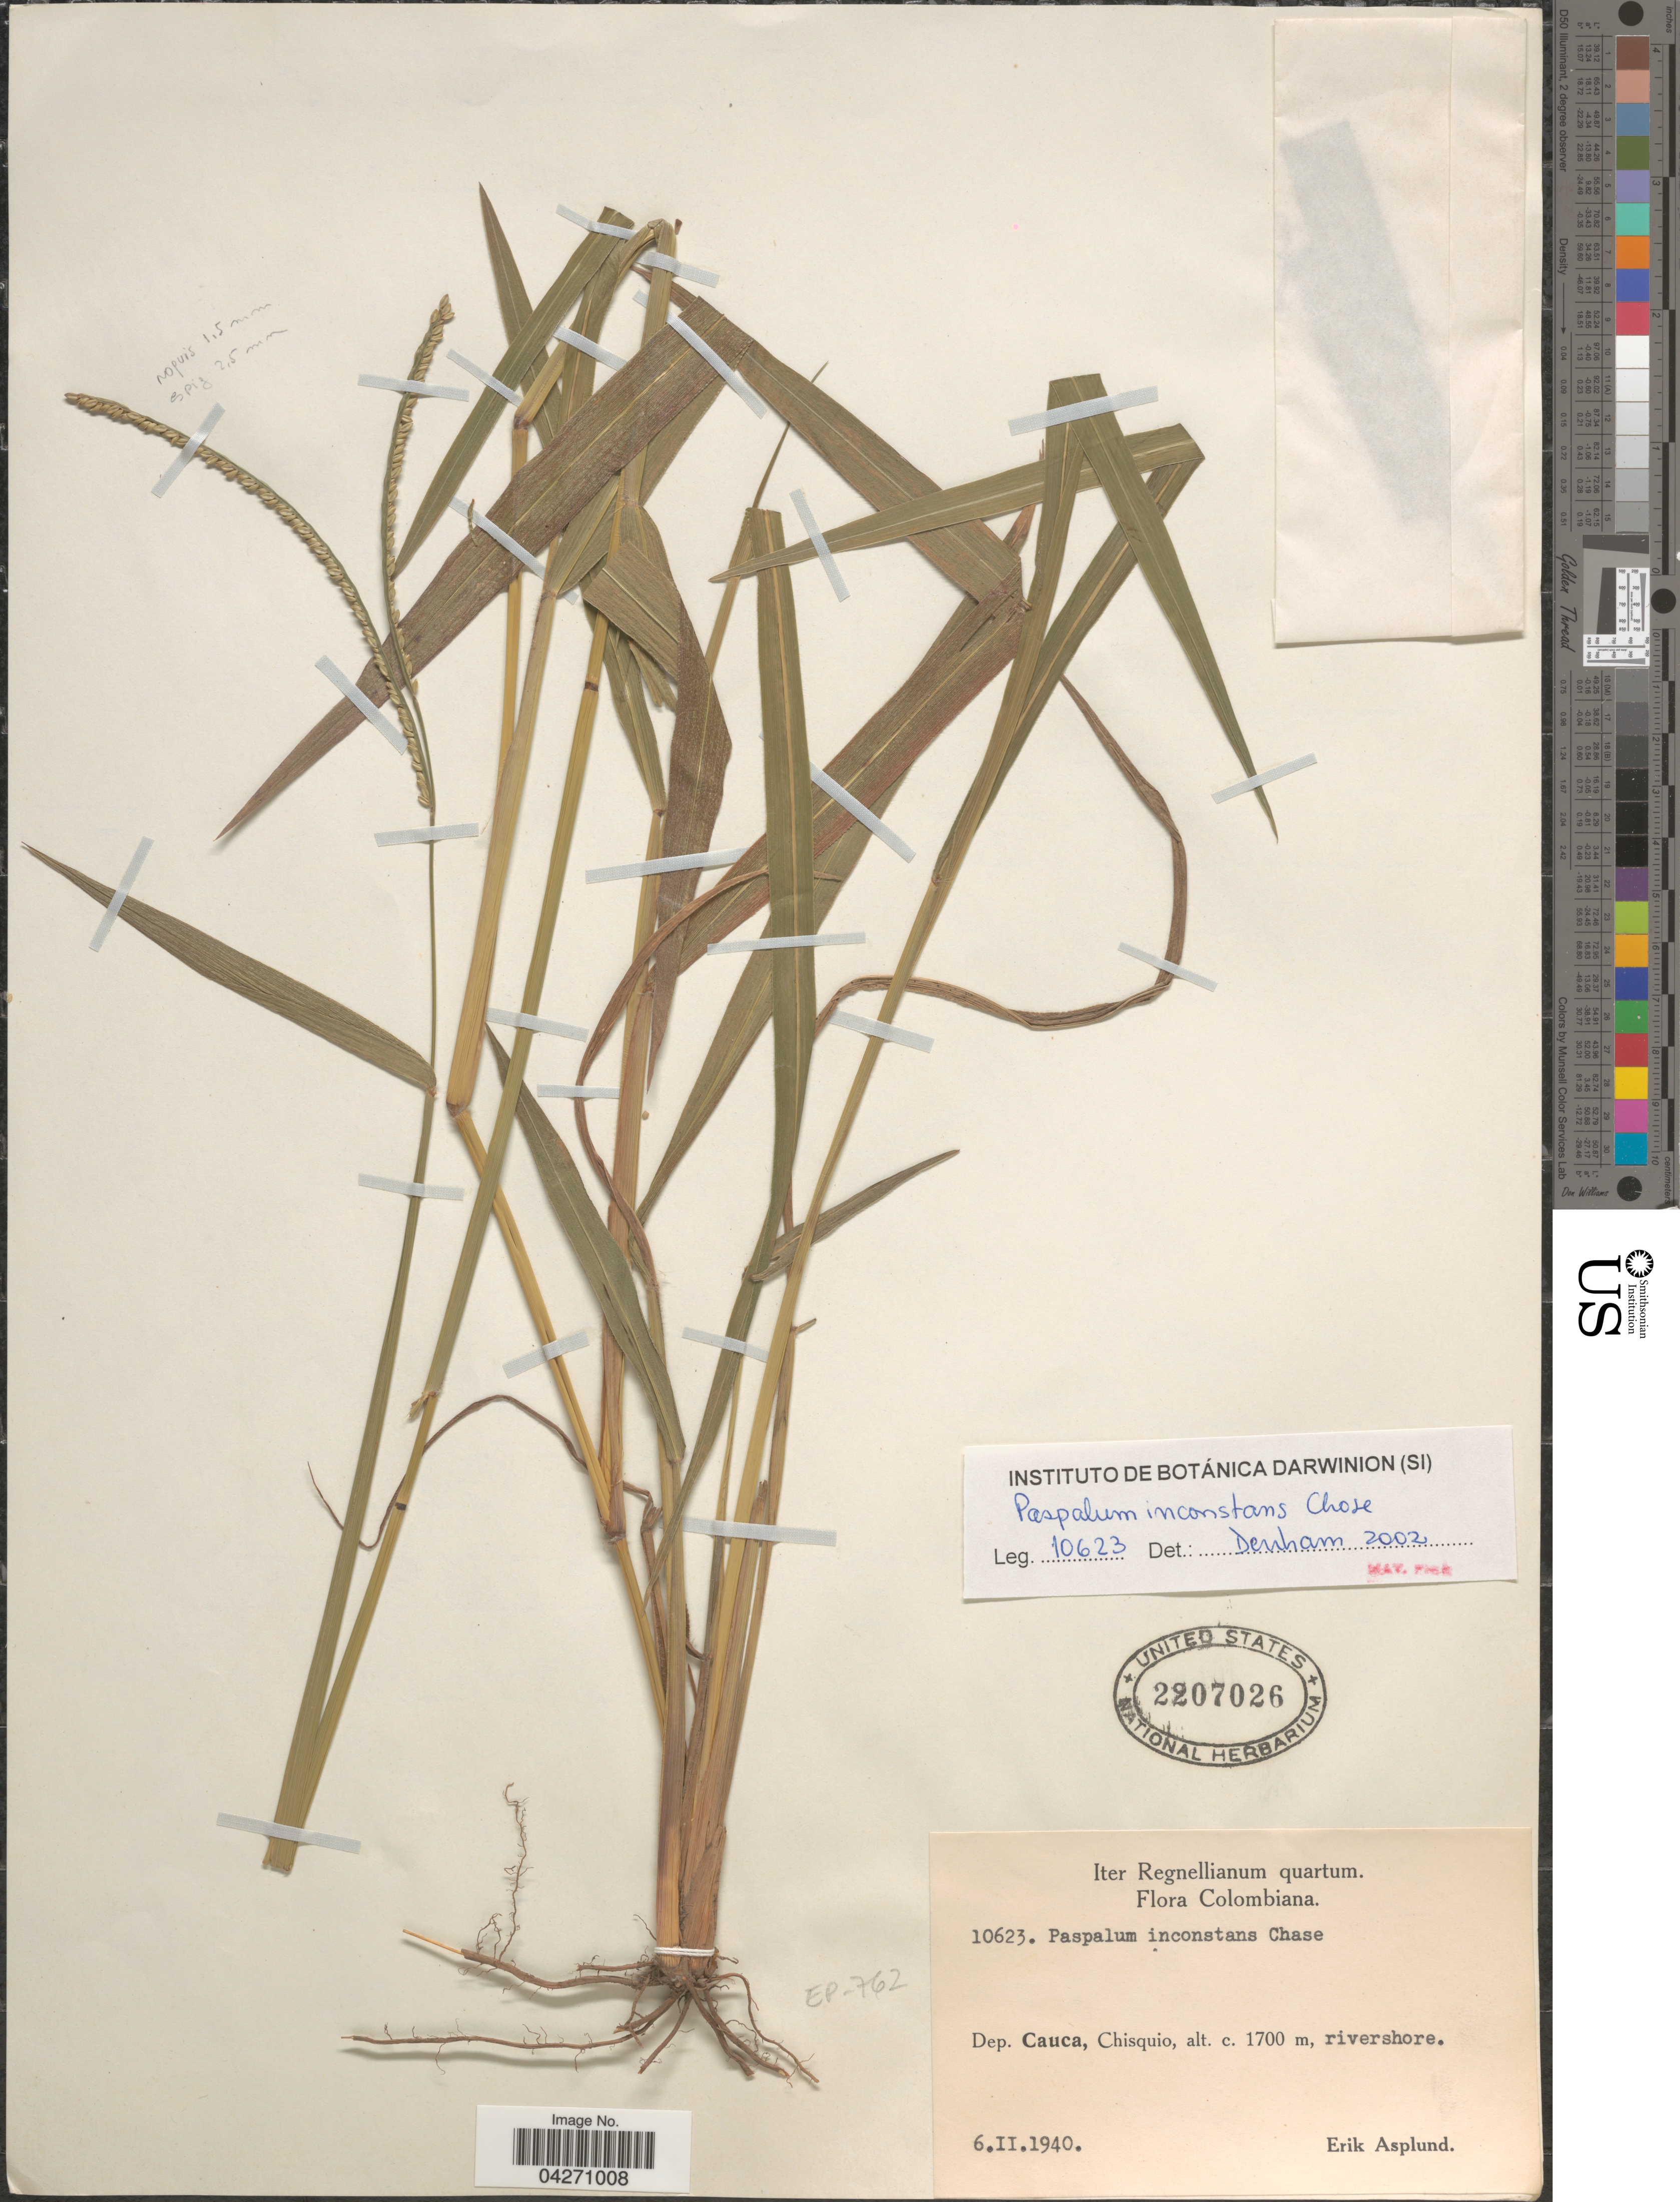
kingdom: Plantae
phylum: Tracheophyta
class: Liliopsida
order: Poales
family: Poaceae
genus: Paspalum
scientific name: Paspalum inconstans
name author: Chase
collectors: E. Asplund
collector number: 10623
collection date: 1940-02-06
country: Colombia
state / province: Cauca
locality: Iter Regnellianum quartum. Colombiana. Dep. Cauca, Chisquio, rivershore.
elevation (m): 1700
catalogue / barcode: US 2207026